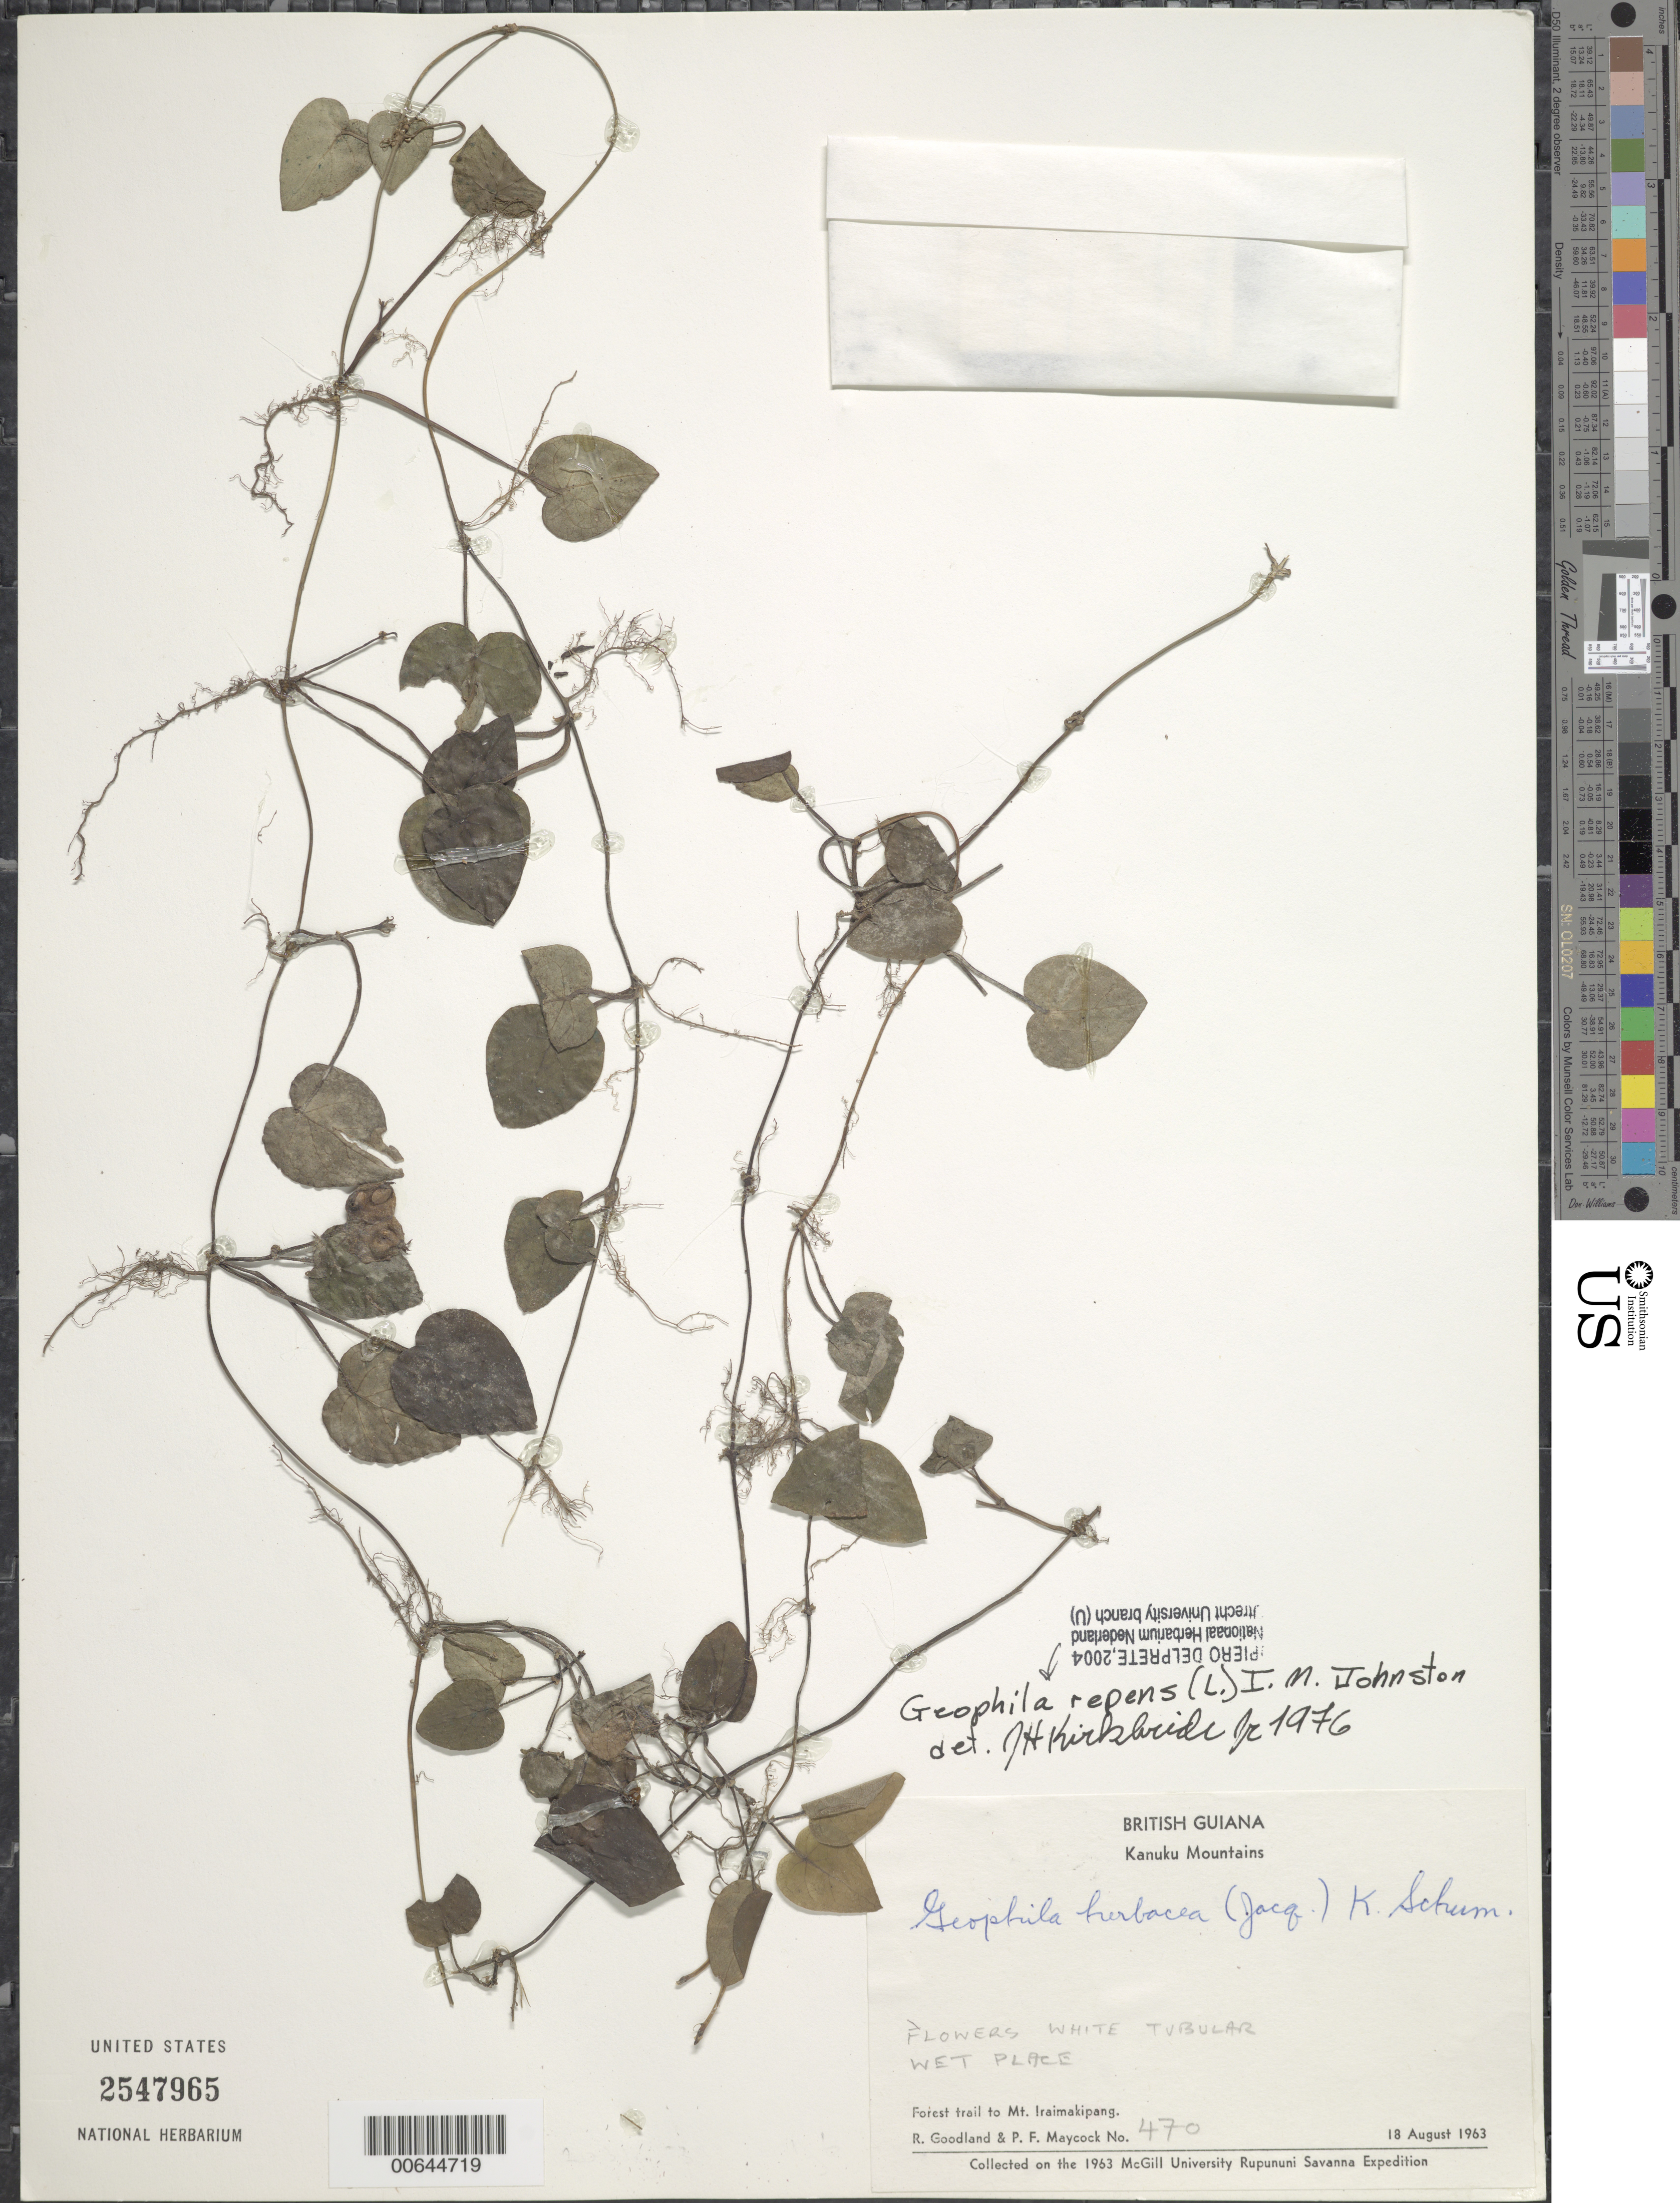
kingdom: Plantae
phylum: Tracheophyta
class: Magnoliopsida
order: Gentianales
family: Rubiaceae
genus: Geophila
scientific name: Geophila repens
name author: (L.) I.M. Johnst.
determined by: Kirkbride, J. H.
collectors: R. Goodland & P. Maycock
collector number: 470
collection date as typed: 18-Aug-63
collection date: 1963-08-18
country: Guyana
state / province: U. Takutu-U. Essequibo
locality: Mt. Iraimakipang, trail to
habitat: Forest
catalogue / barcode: US 2547965